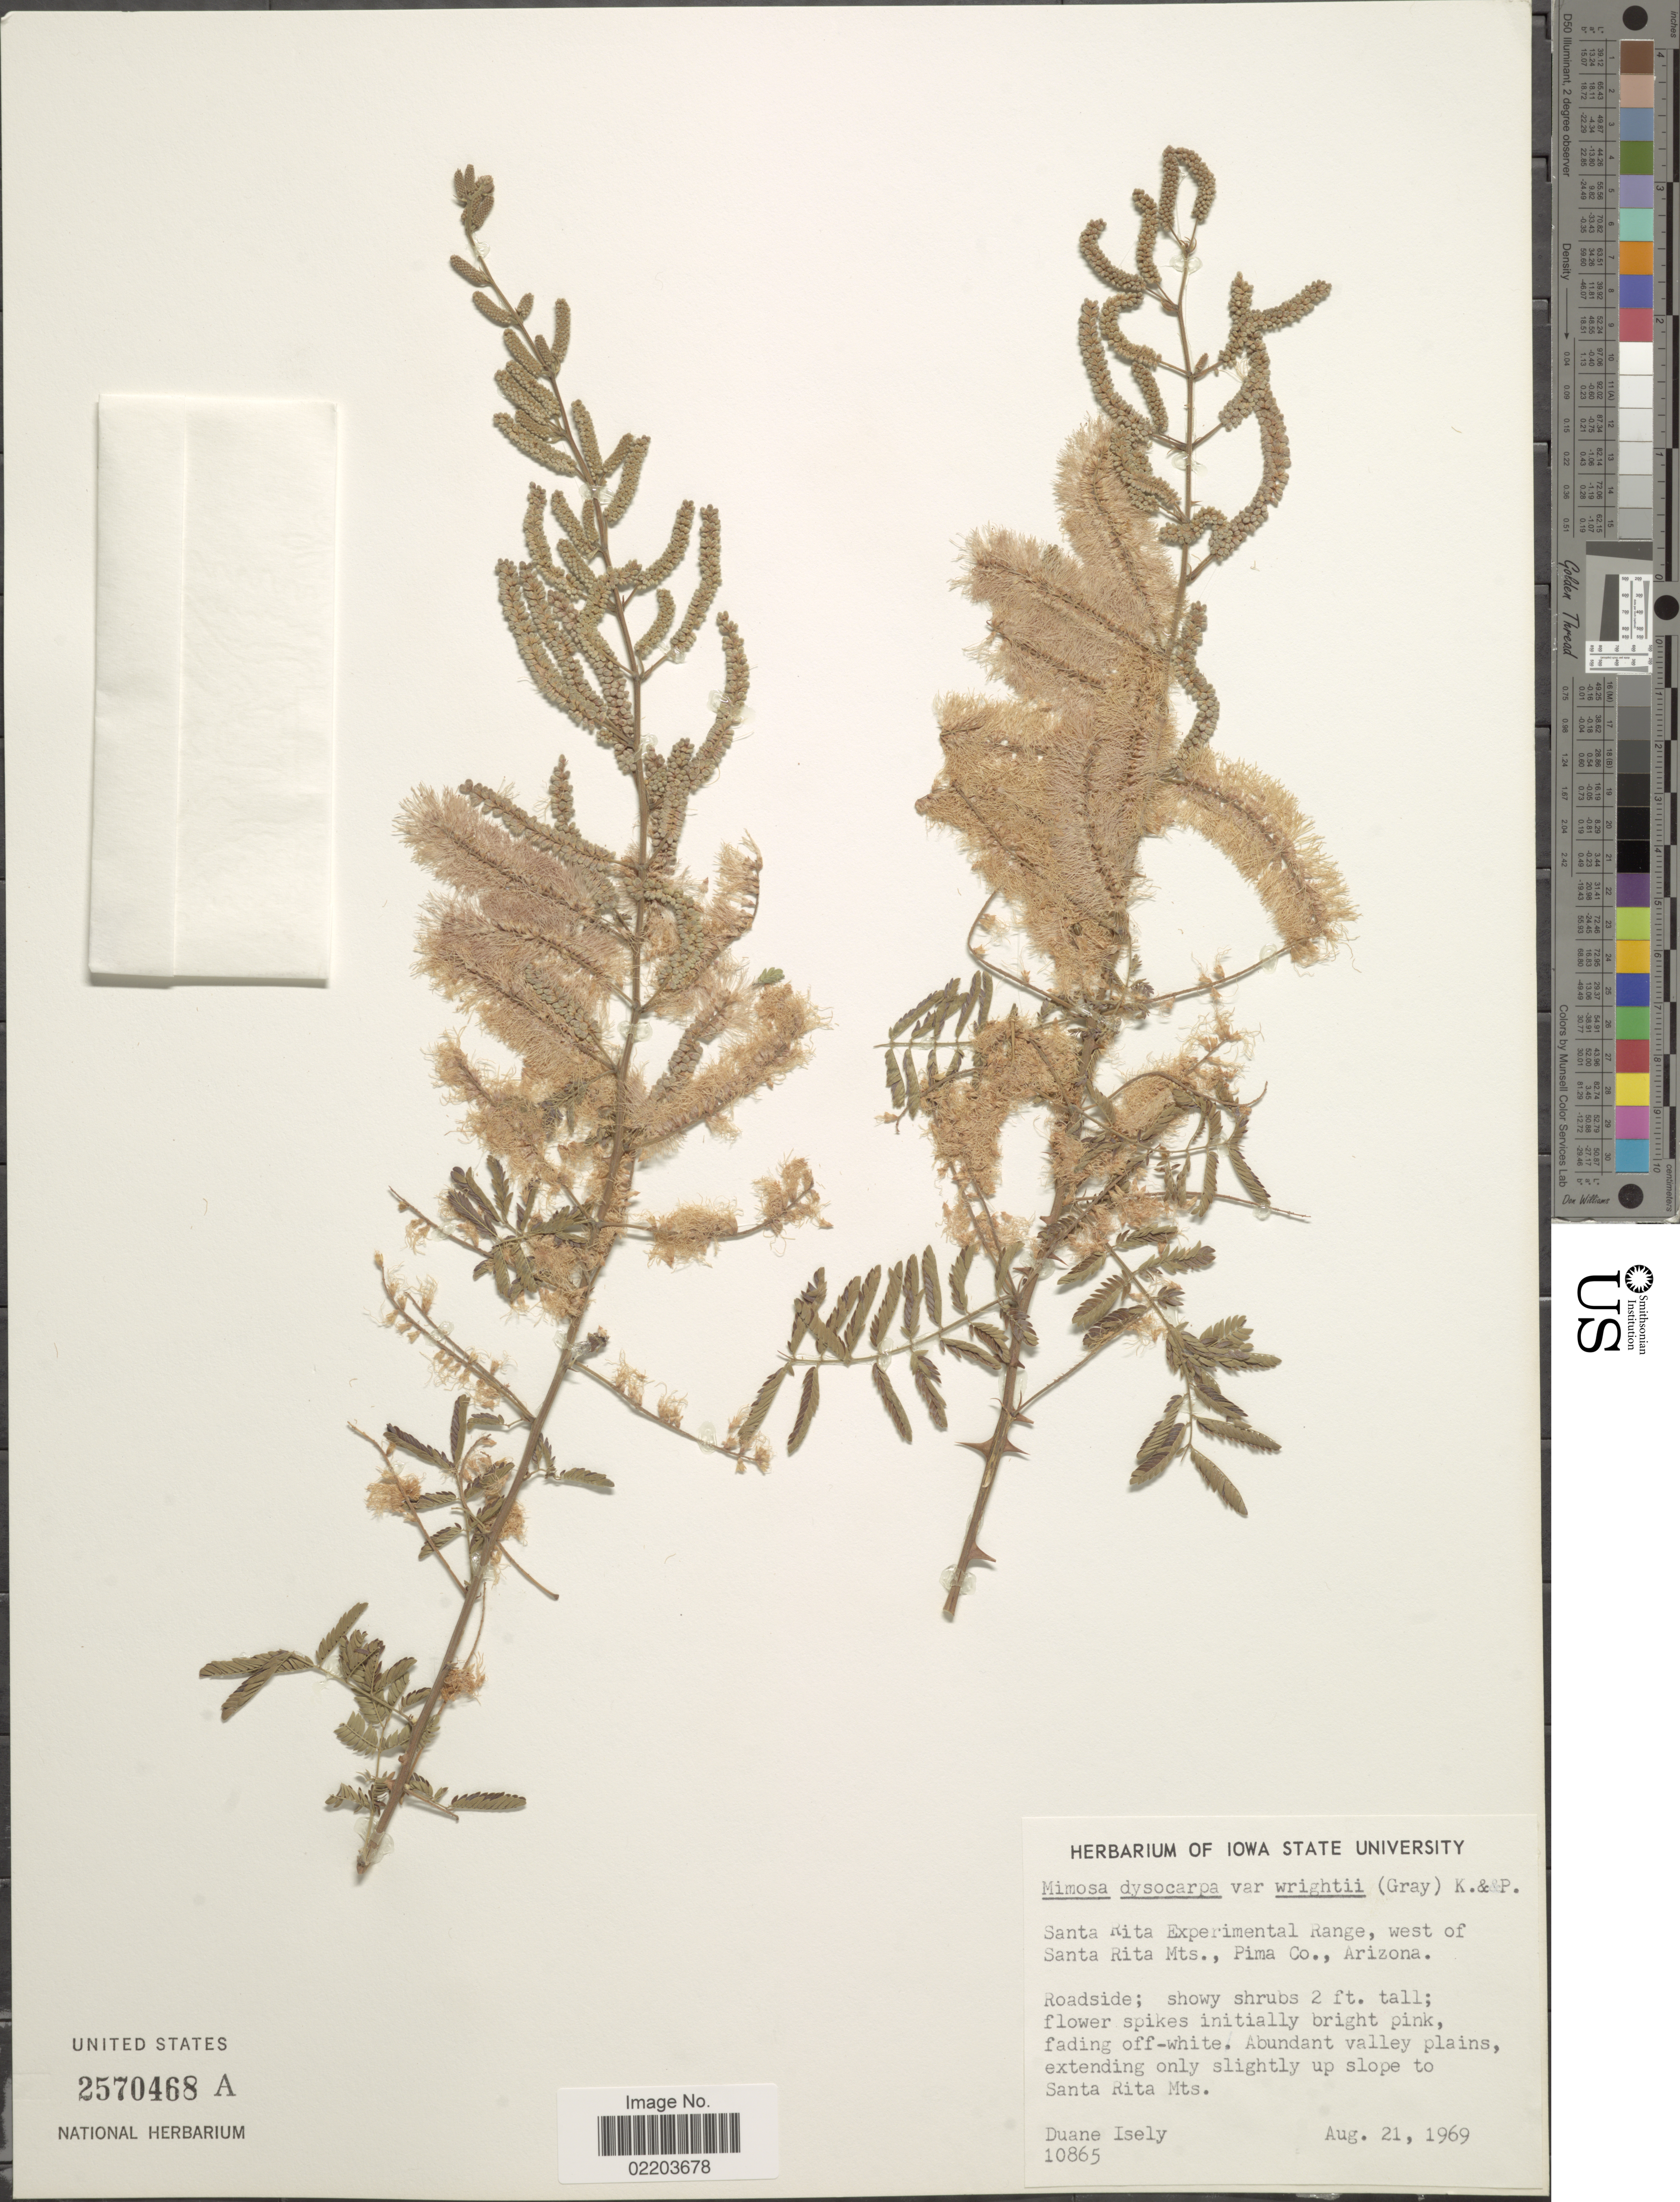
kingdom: Plantae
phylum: Tracheophyta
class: Magnoliopsida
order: Fabales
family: Fabaceae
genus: Mimosa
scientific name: Mimosa dysocarpa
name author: Benth. ex A. Gray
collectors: D. Isely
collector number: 10865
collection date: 1969-08-21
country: United States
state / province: Arizona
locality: Santa Rita Experimental Range, west of Santa Rita Mts., Plima Co, extending only slightly up slope to Santa Rita Mts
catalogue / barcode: US 2570468A